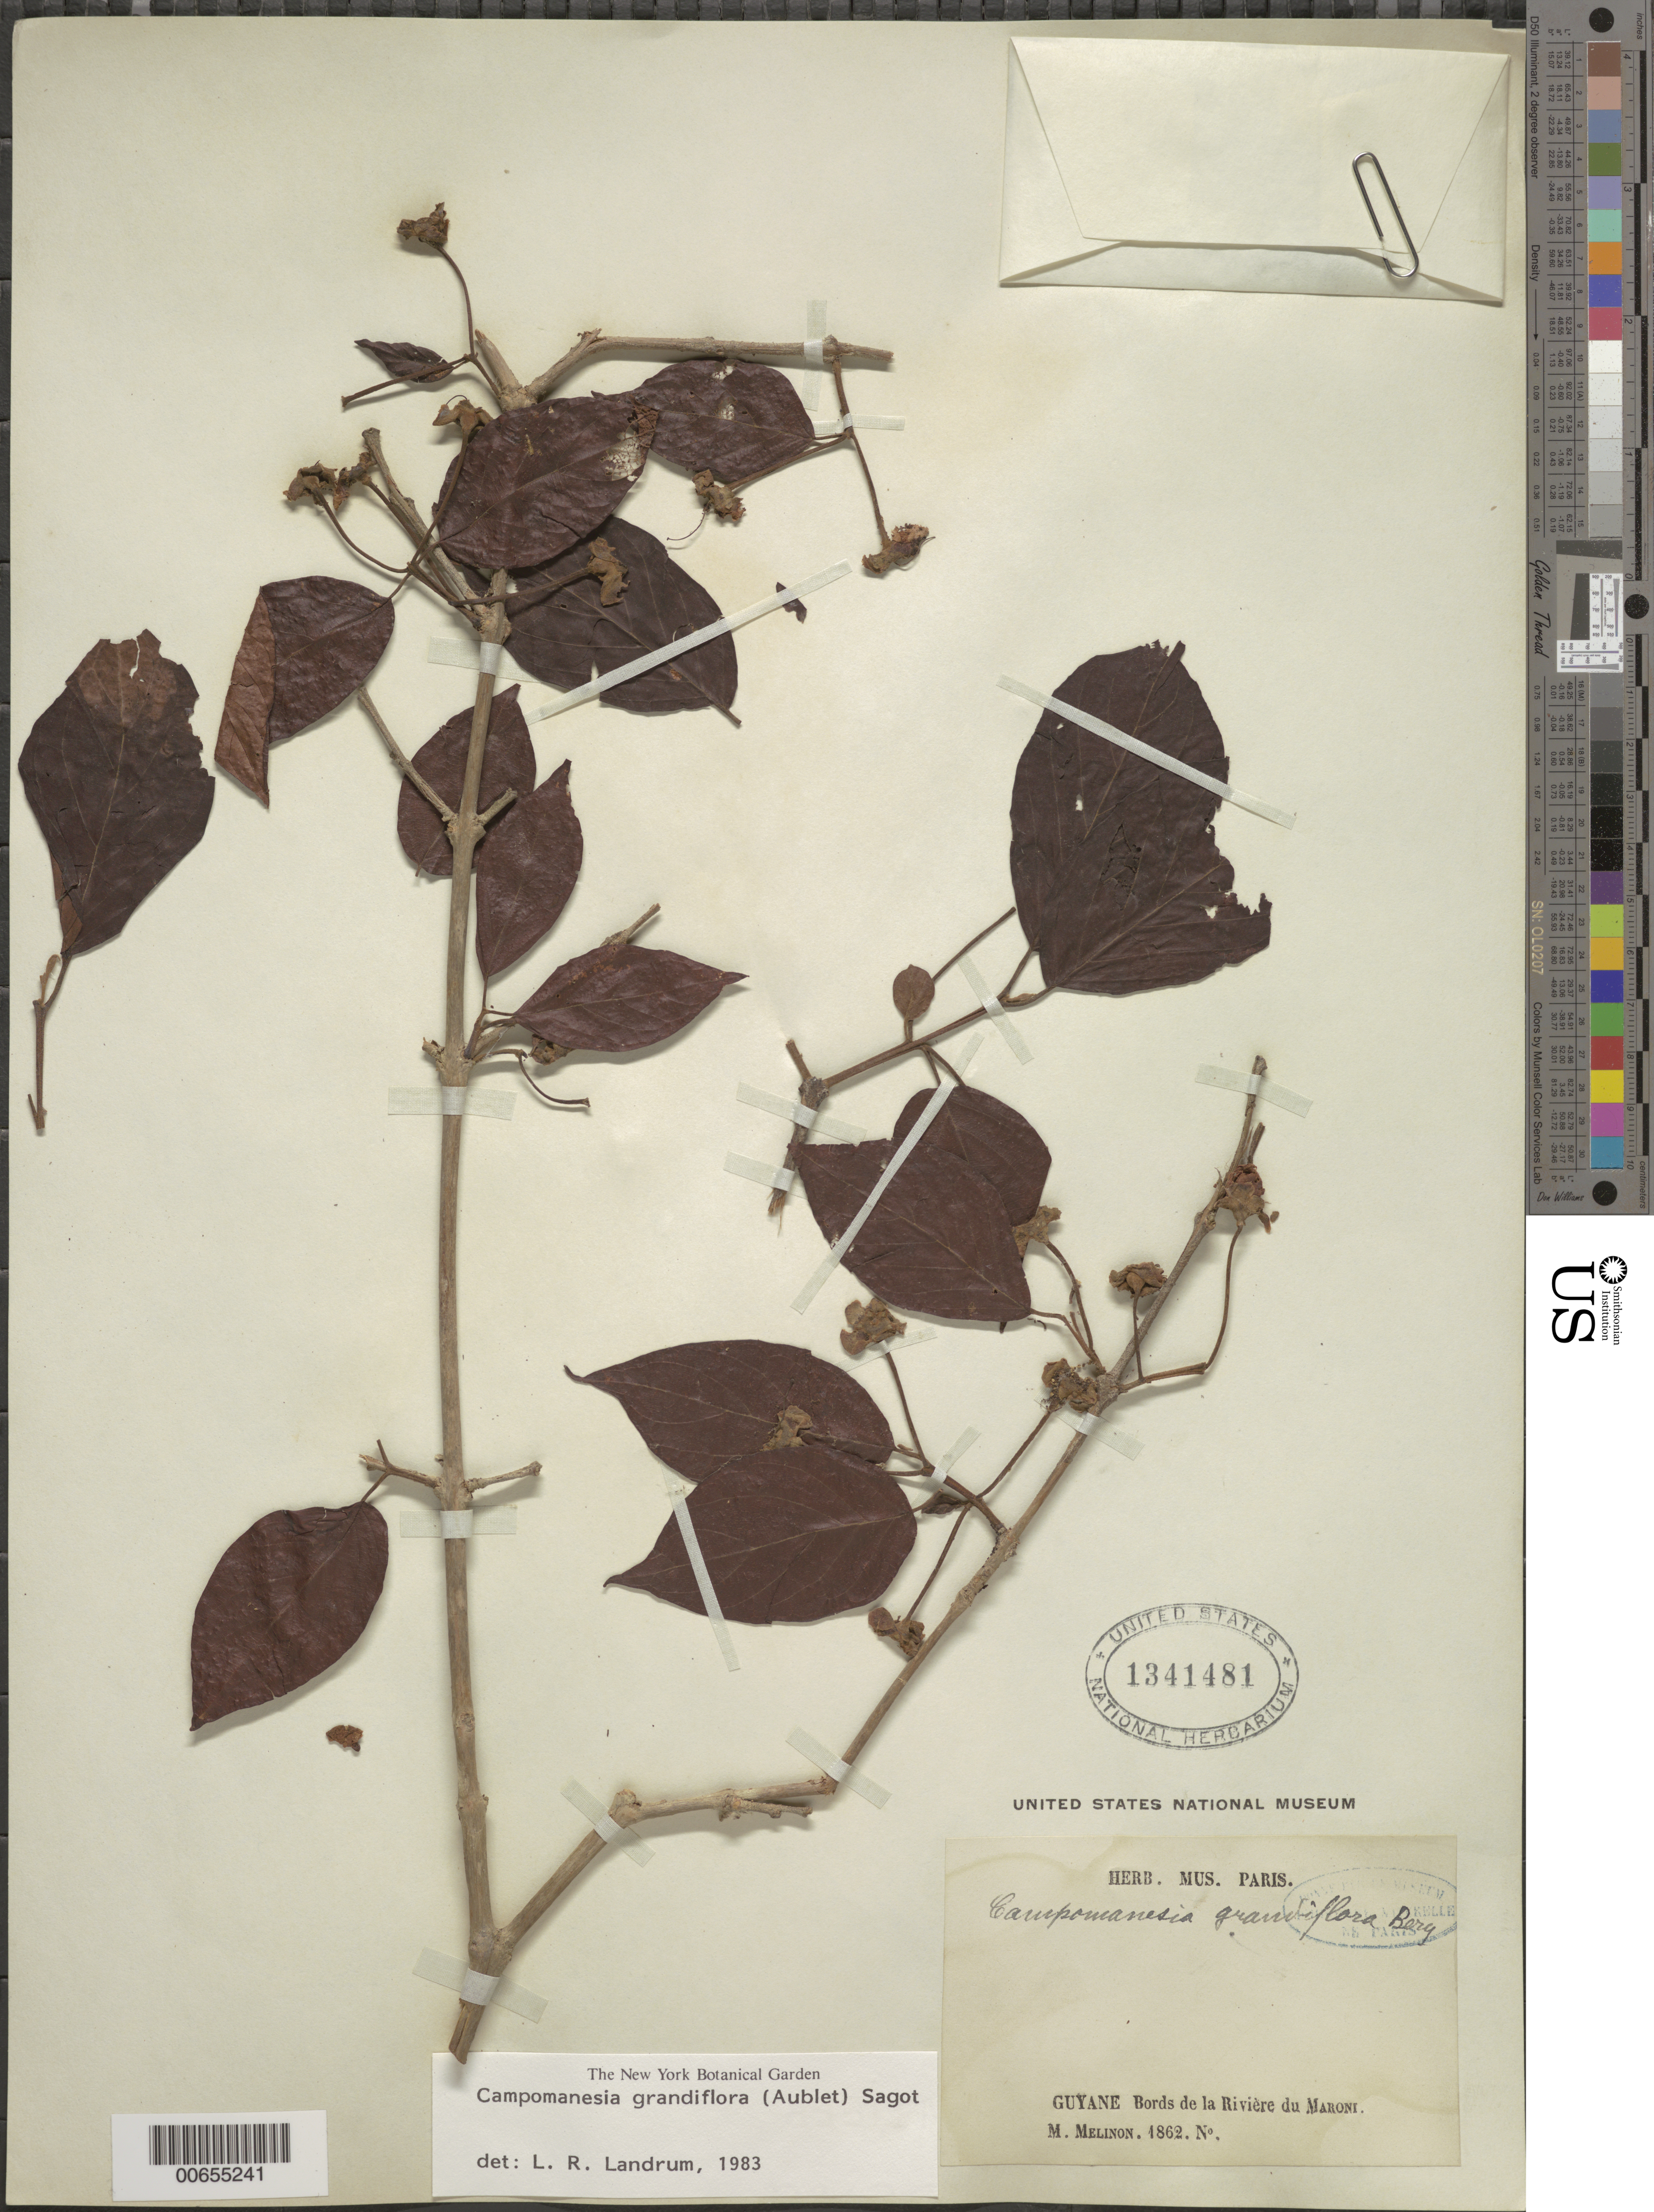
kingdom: Plantae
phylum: Tracheophyta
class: Magnoliopsida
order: Myrtales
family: Myrtaceae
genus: Campomanesia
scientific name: Campomanesia grandiflora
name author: (Aubl.) Sagot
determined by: Landrum, L. R.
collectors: E. Mélinon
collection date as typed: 1862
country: French Guiana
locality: Maroni R.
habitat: Along river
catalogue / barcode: US 1341481